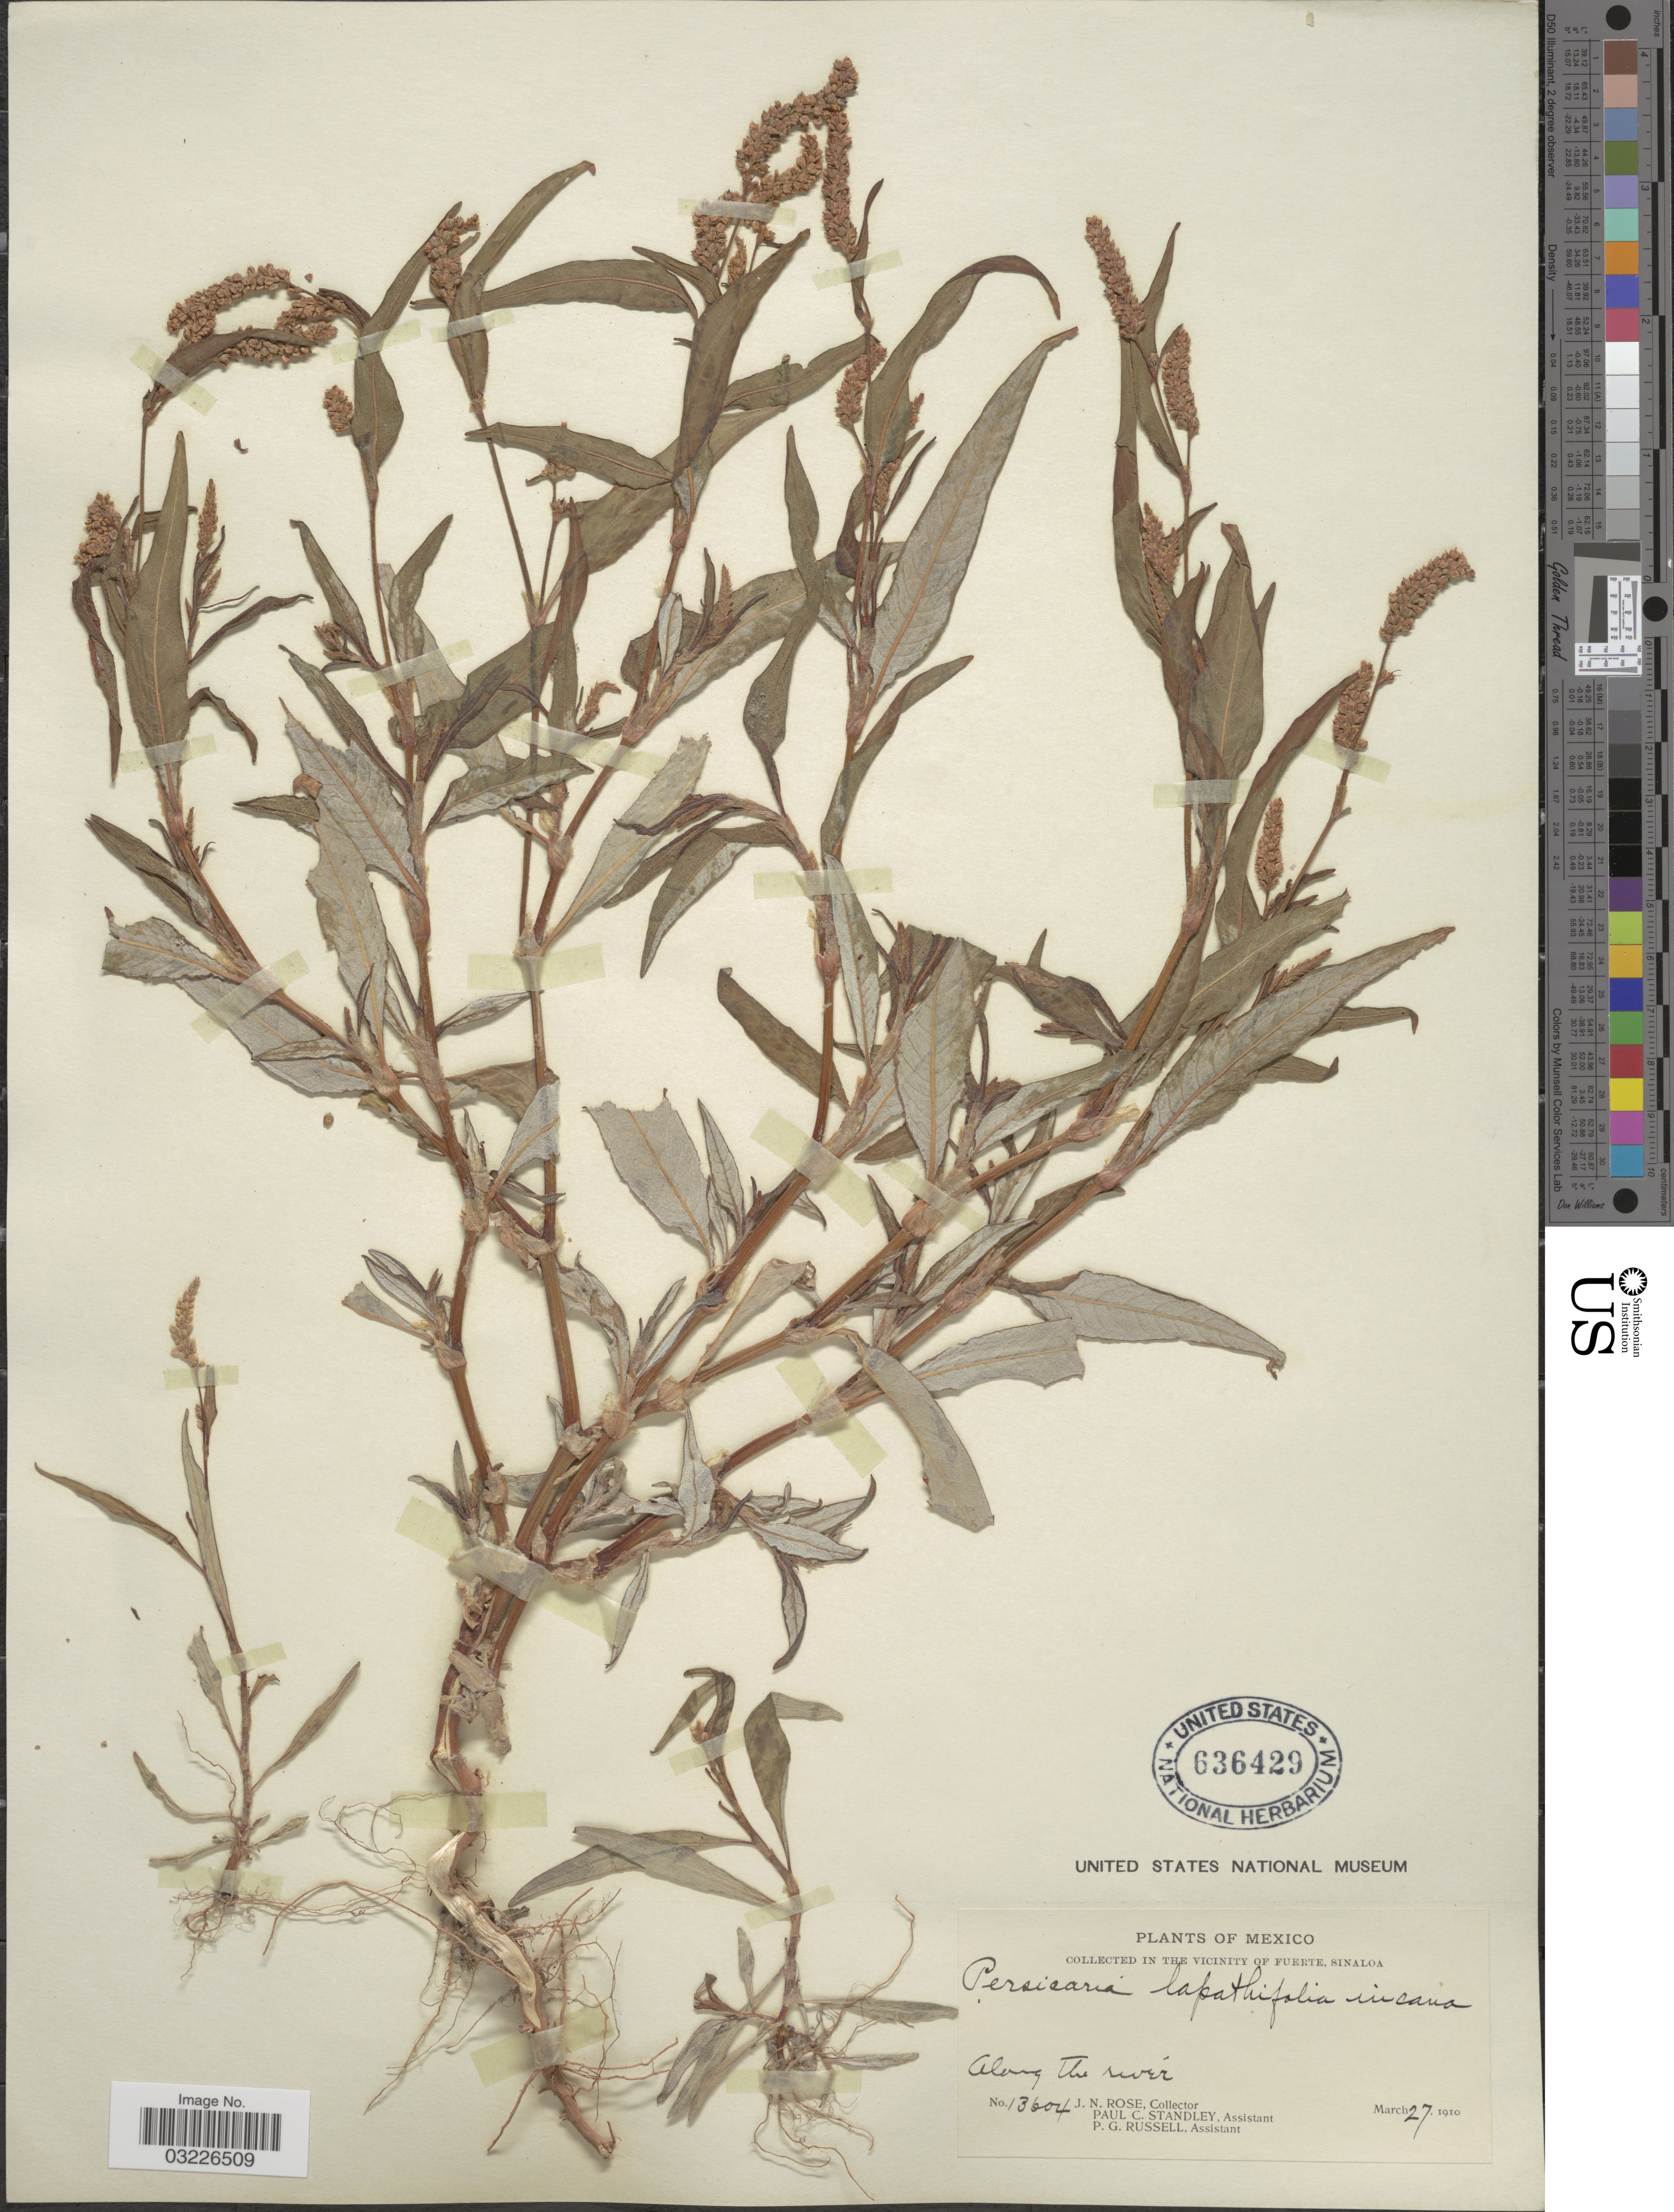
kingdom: Plantae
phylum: Tracheophyta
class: Magnoliopsida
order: Caryophyllales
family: Polygonaceae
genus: Persicaria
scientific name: Persicaria sp.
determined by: Atha, D. E.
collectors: J. N. Rose, P. C. Standley & P. G. Russell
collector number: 13604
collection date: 1910-03-27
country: Mexico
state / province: Sinaloa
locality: Vicinity of Fuerte. Along the river.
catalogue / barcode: US 636429